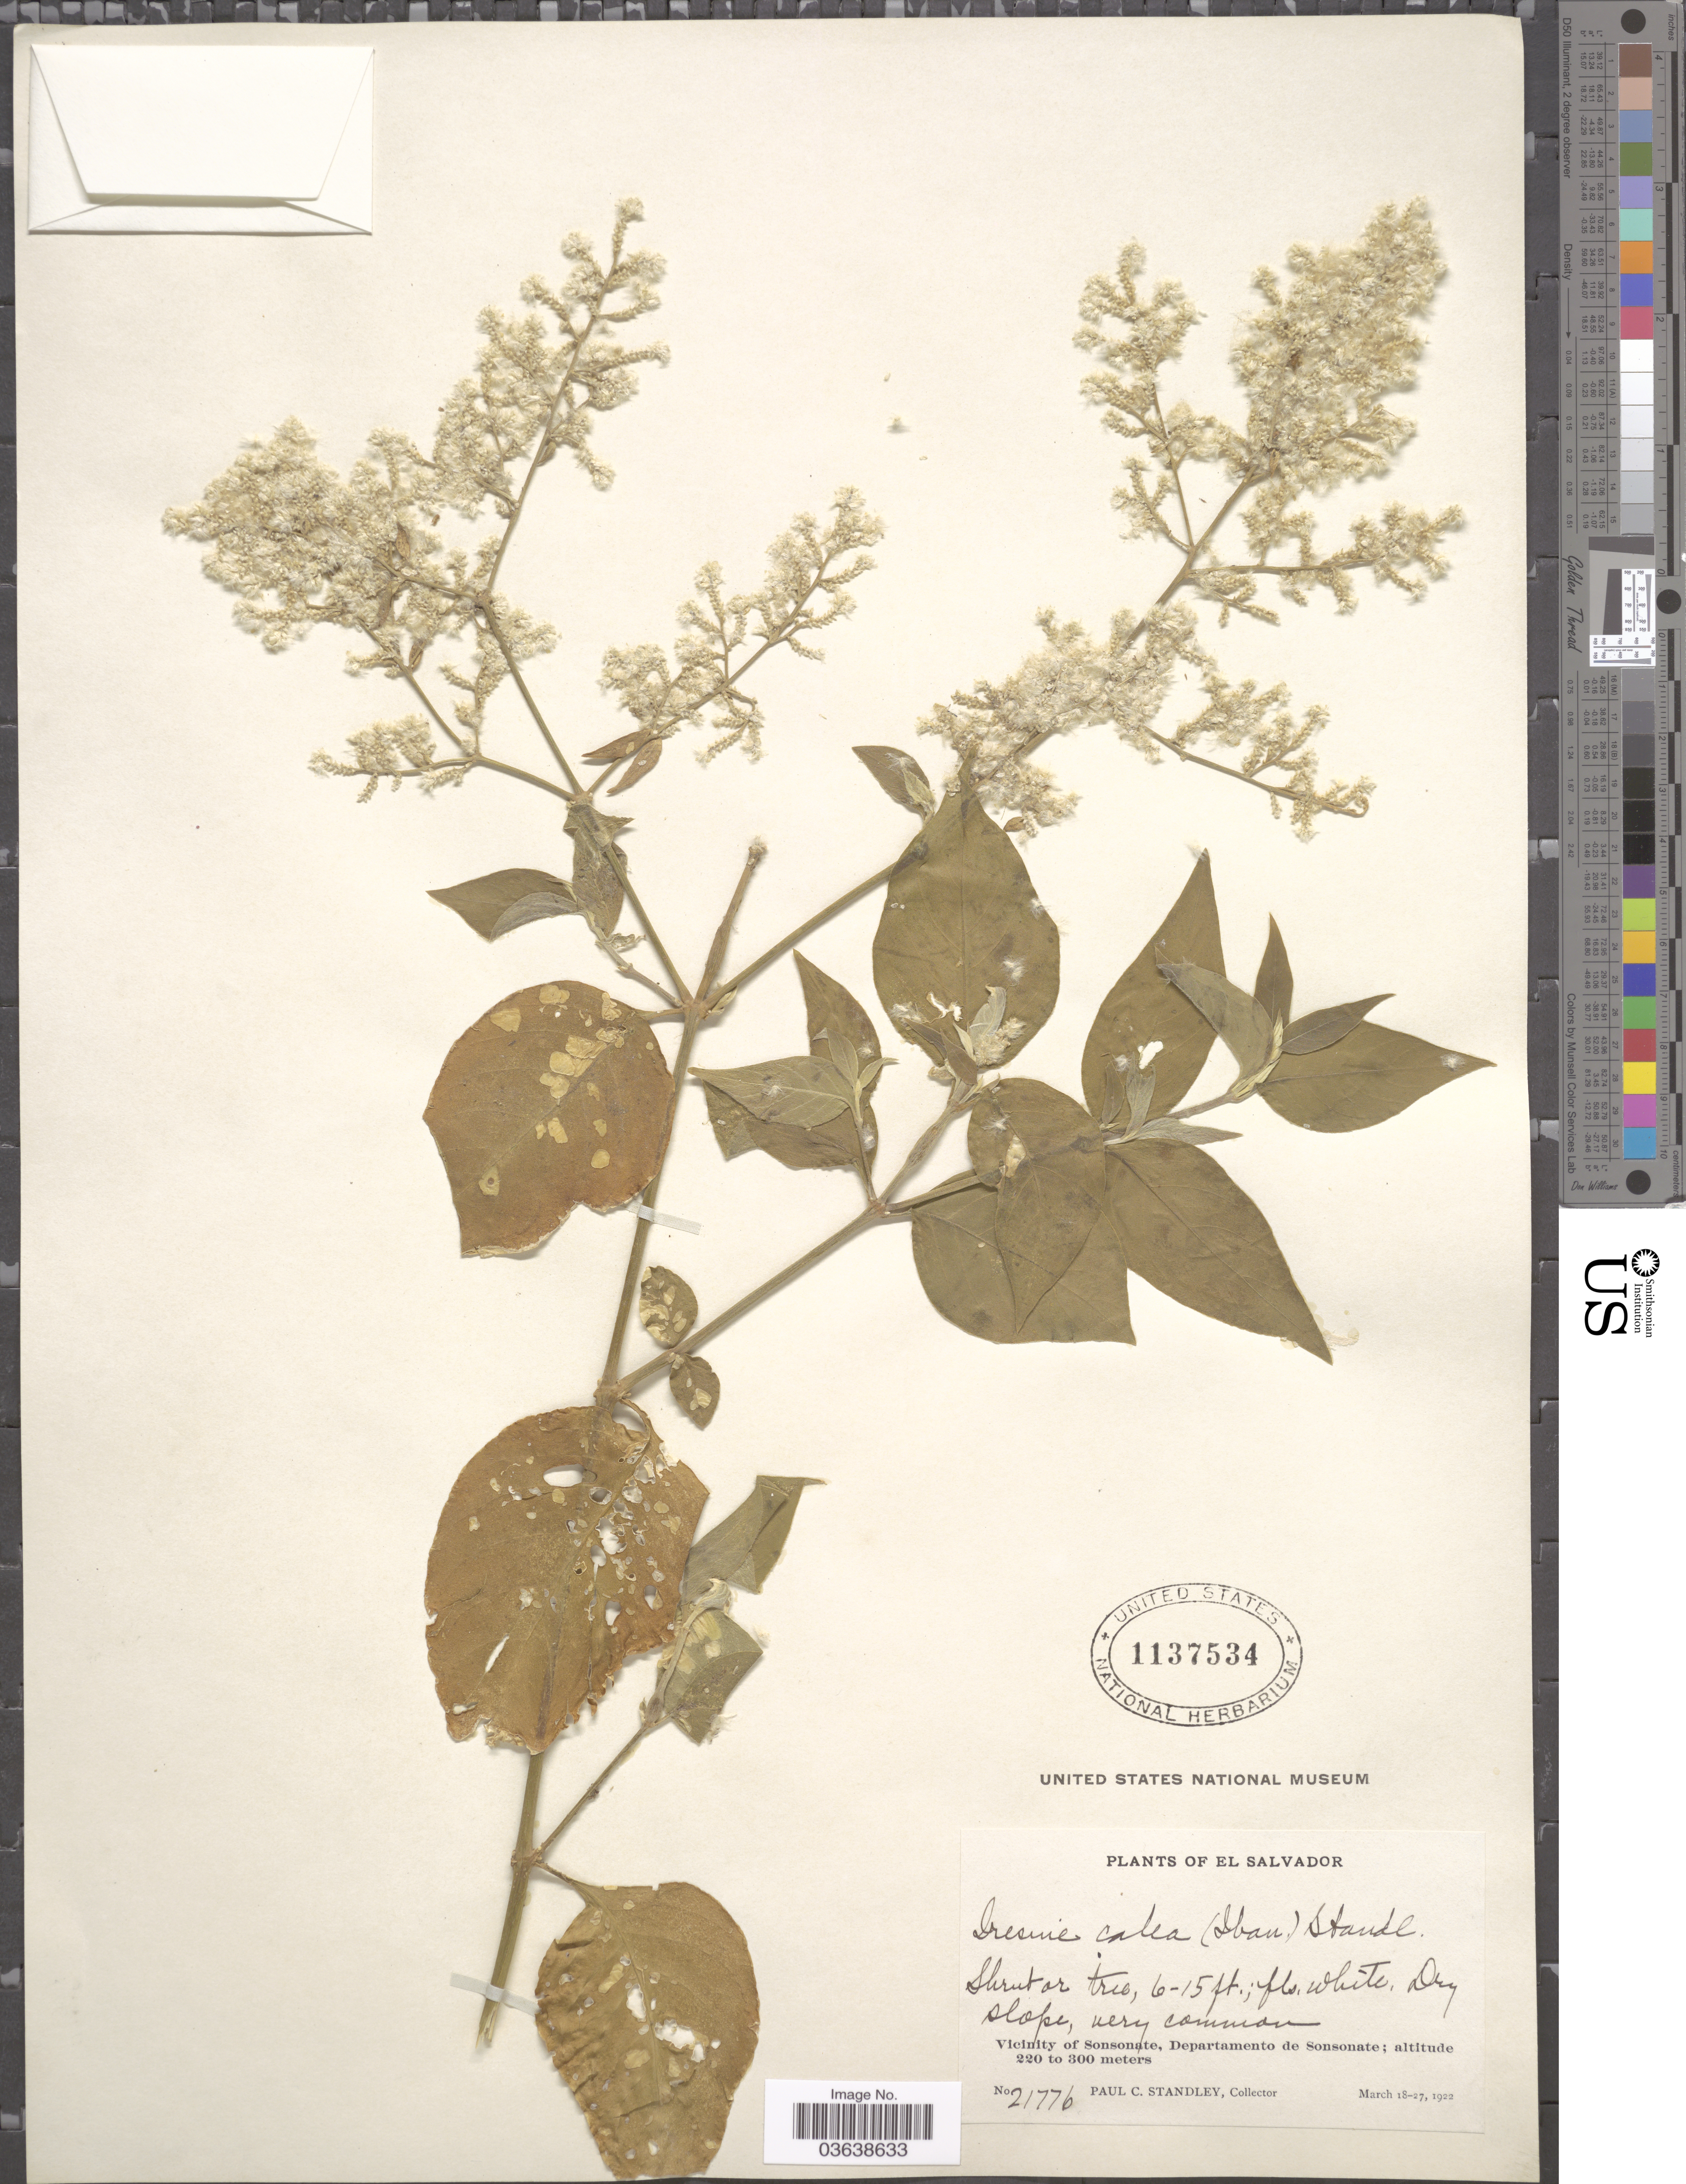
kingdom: Plantae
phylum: Tracheophyta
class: Magnoliopsida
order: Caryophyllales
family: Amaranthaceae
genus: Iresine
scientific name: Iresine calea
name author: (Ibáñez) Standl.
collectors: P. C. Standley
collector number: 21776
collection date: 1922-03-18/1922-03-27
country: El Salvador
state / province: Sonsonate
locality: Vicinity of Sonsonate, Departamento de Sonsonsate.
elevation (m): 220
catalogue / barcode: US 1137534